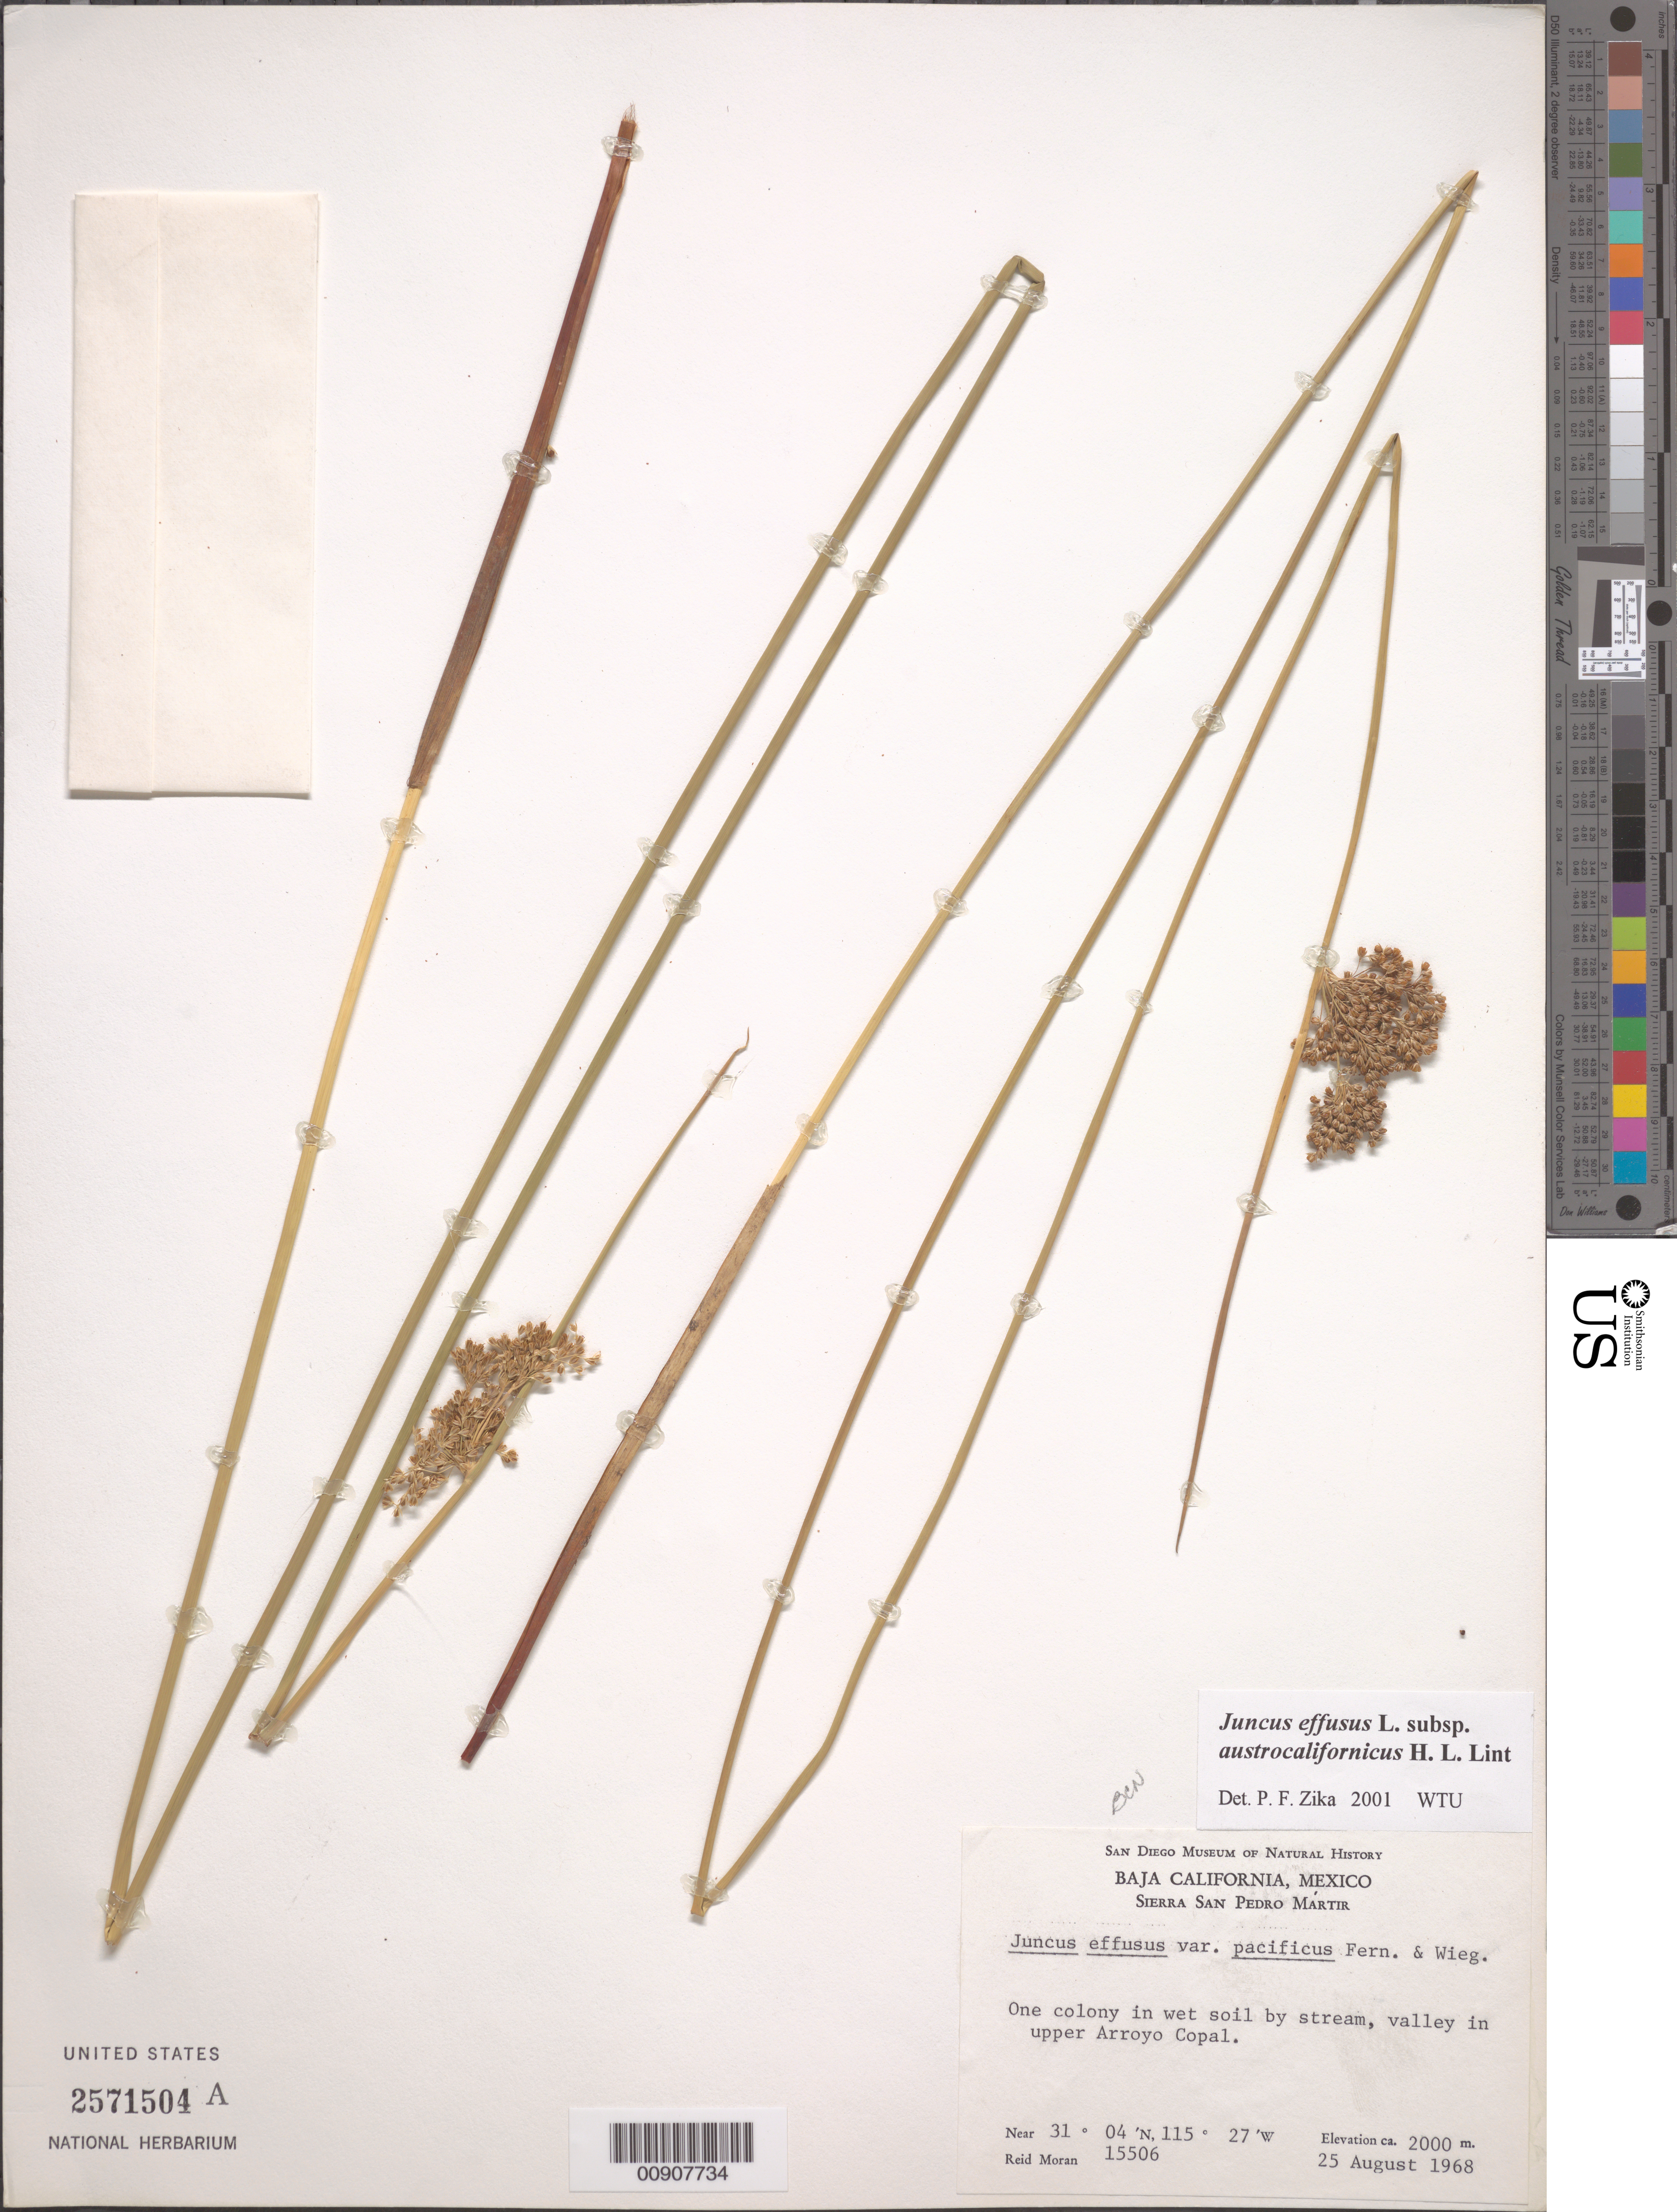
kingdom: Plantae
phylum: Tracheophyta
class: Liliopsida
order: Poales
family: Juncaceae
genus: Juncus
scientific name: Juncus effusus subsp. austrocalifornicus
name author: Lint ex Zika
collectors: R. V. Moran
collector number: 15506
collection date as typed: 25 Aug 1968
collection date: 1968-08-25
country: Mexico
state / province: Baja California Norte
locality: Valley in upper Arroyo Copal. Sierra San Pedro Mártir. Baja California.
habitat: In wet soil by stream.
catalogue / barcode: US 2571504A